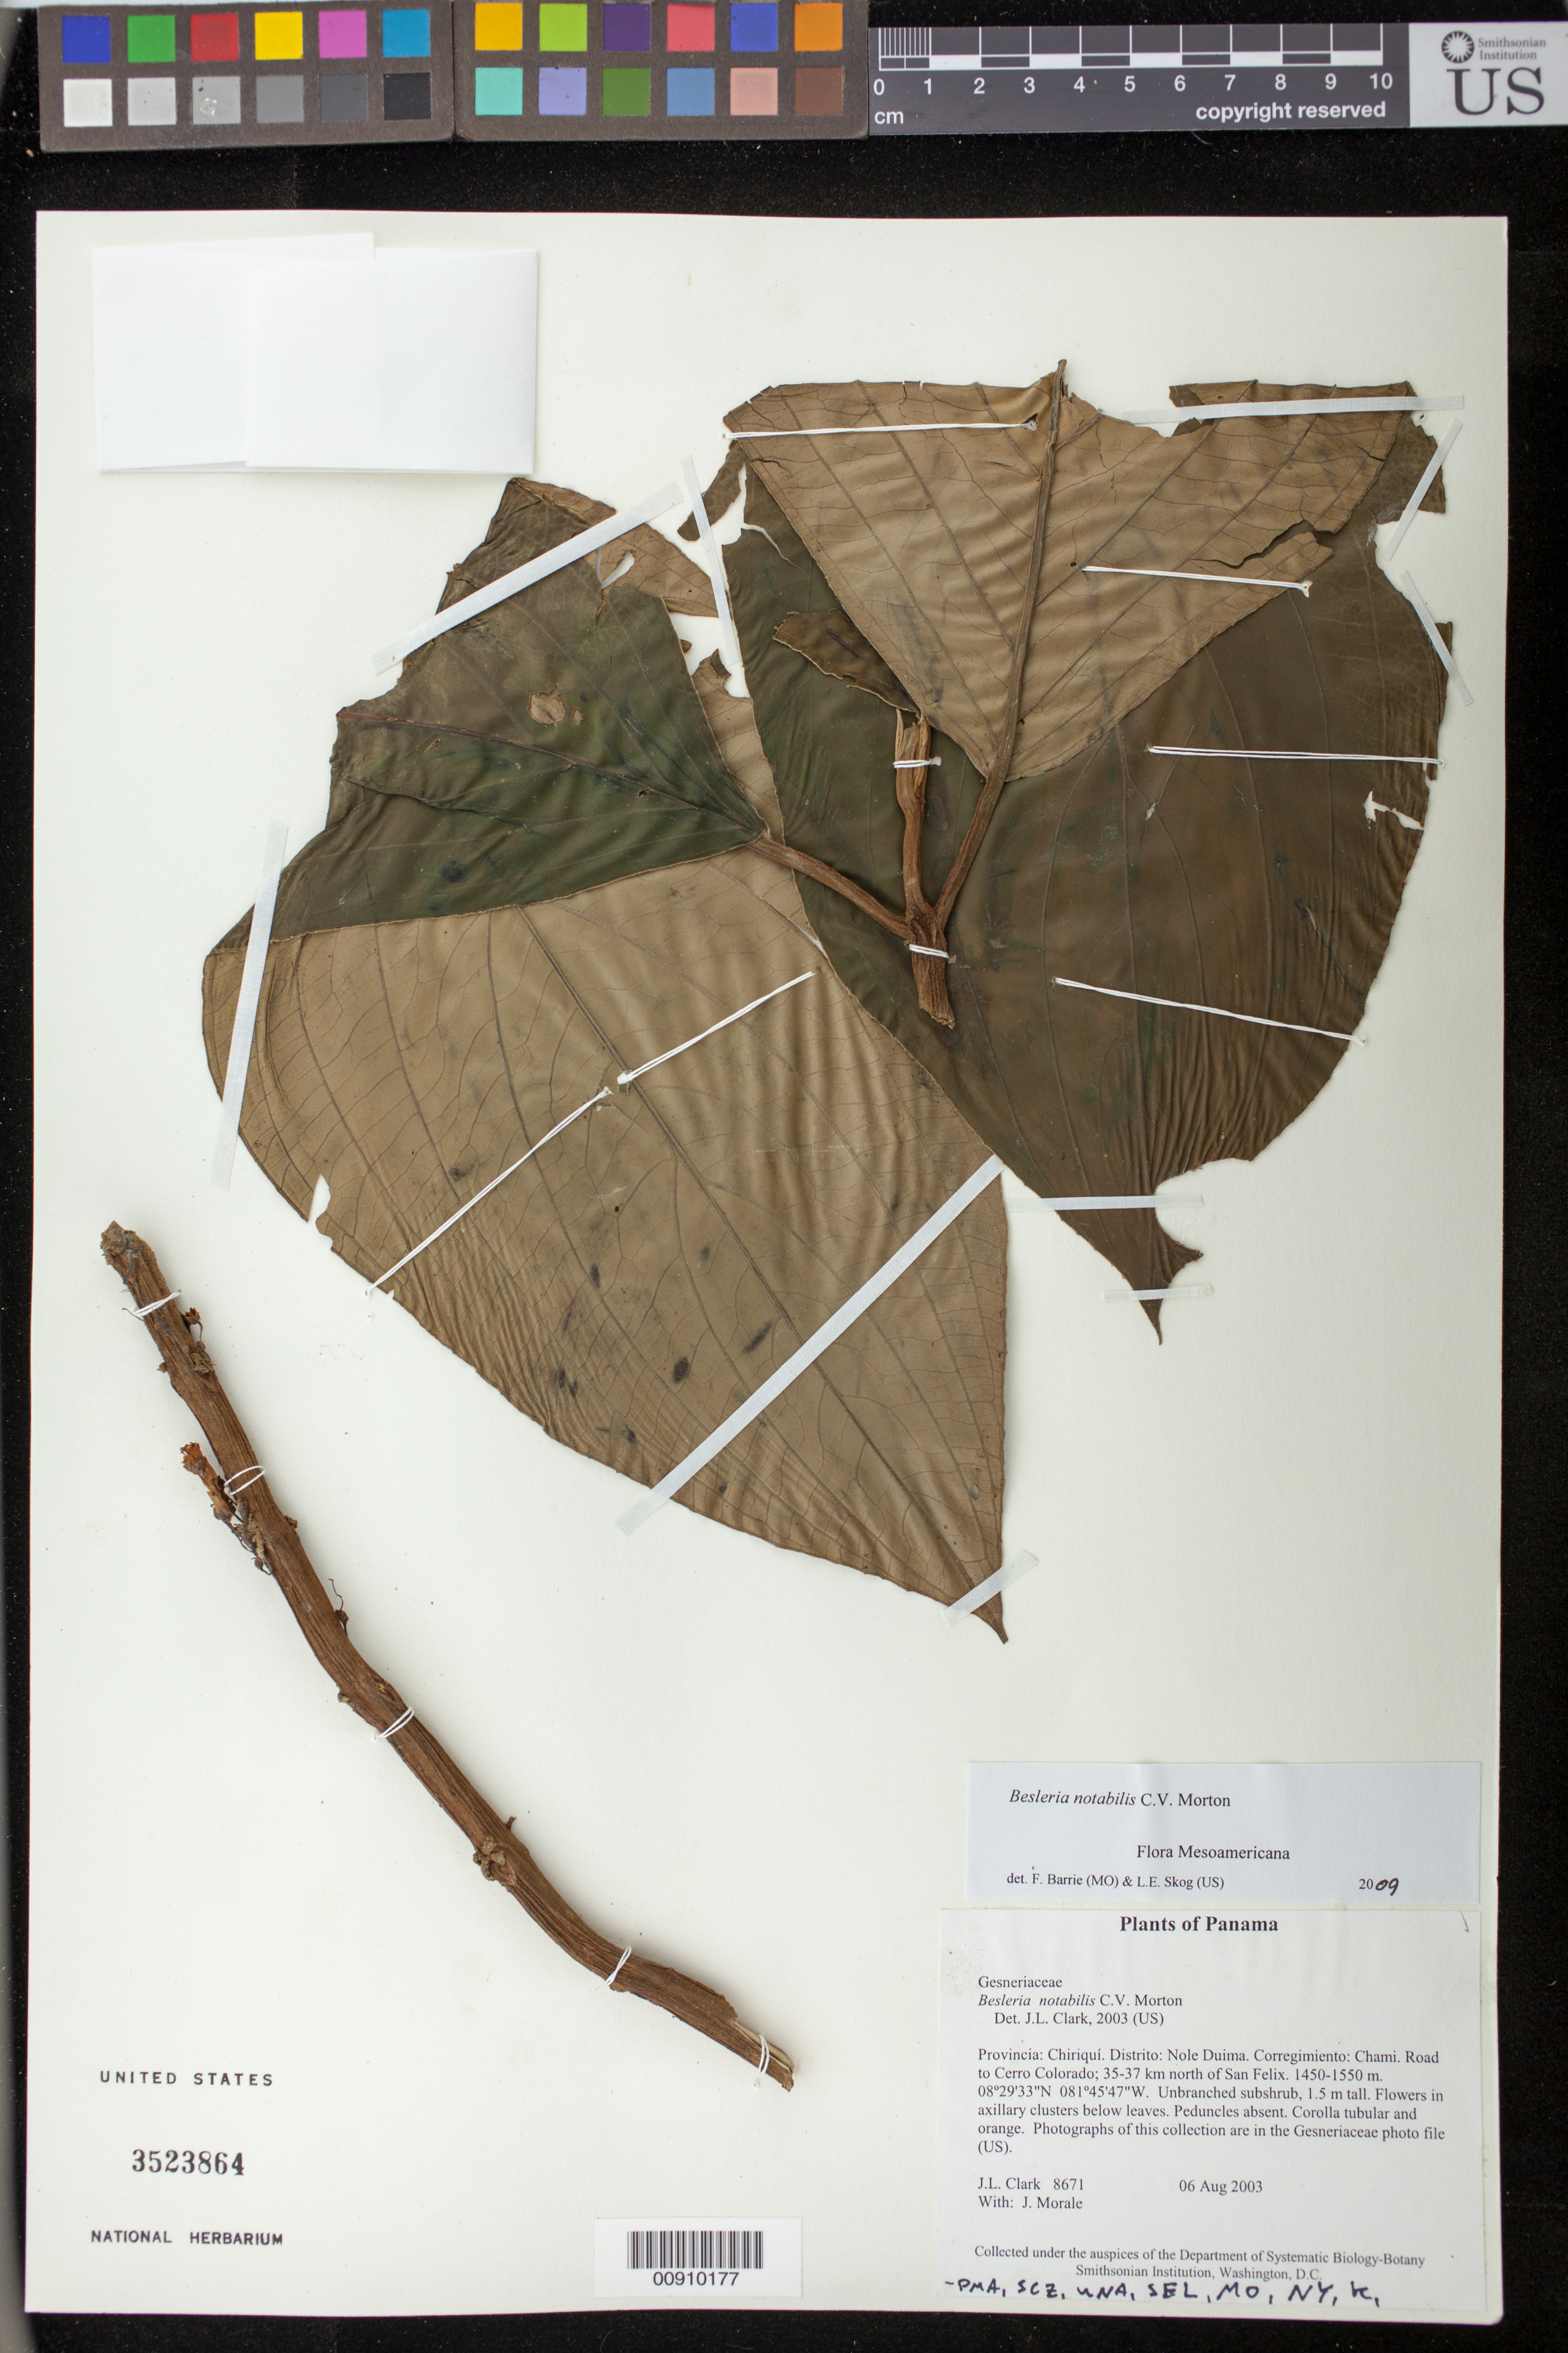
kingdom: Plantae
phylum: Tracheophyta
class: Magnoliopsida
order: Lamiales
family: Gesneriaceae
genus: Besleria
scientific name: Besleria notabilis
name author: C.V. Morton in Standl.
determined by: Clark, J. L., (SEL), The Marie Selby Botanical Garden (UNITED STATES)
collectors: J. L. Clark & J. Morale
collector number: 8671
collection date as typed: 06 Aug 2003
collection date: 2003-08-06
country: Panama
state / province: Chiriquí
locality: Nole Duima. Corregimiento: Chami. Road to Cerro Colorado; 35-37 km north of San Felix.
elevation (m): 1450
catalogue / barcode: US 3523864